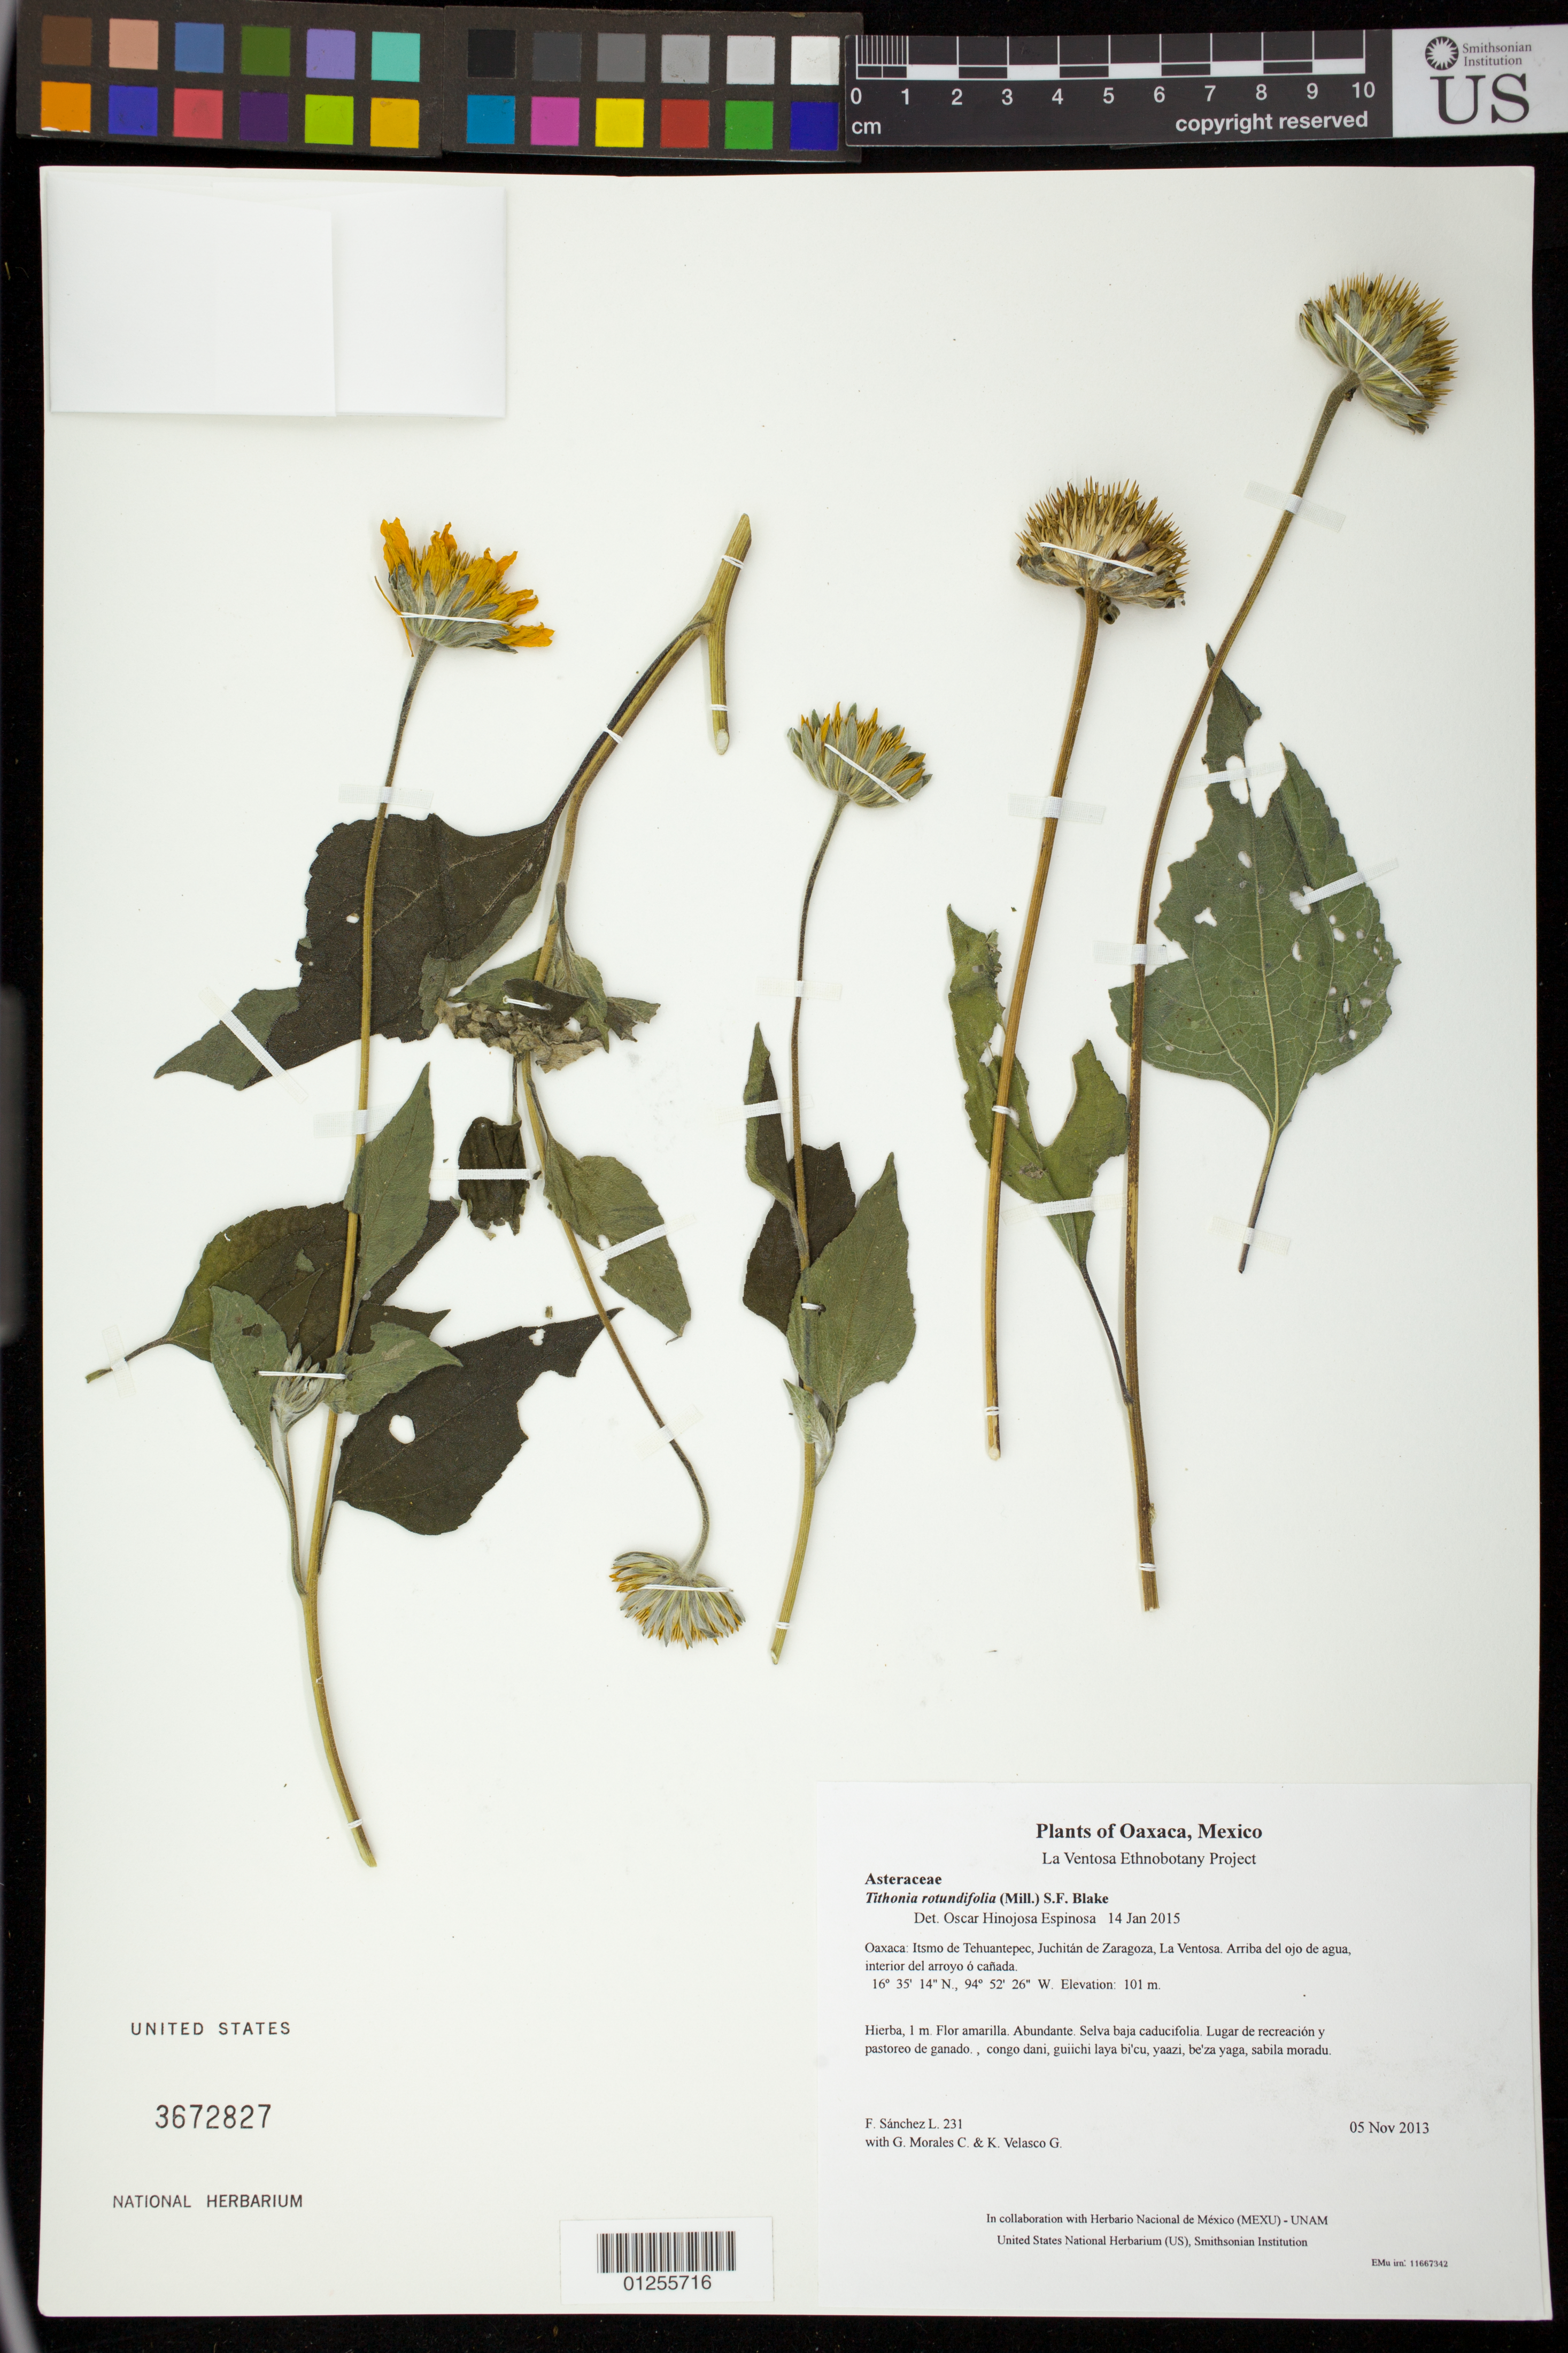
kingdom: Plantae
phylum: Tracheophyta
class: Magnoliopsida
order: Asterales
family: Asteraceae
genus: Tithonia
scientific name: Tithonia rotundifolia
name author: (Mill.) S.F. Blake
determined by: Hinojosa E., O.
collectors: F. Sánchez L., G. Morales C. & K. Velasco G.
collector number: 231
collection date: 2013-11-05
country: Mexico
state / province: Oaxaca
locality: Itsmo de Tehuantepec, Juchitán de Zaragoza, La Ventosa. Arriba del ojo de agua, interior del arroyo ó cañada.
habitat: Selva baja caducifolia. Lugar de recreación y pastoreo de ganado.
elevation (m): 101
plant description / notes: JEBOT, MEXU, SERO, US; Guixi bandaga. 1 m. Guie' naguchi. Stale.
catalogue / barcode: US 3672827